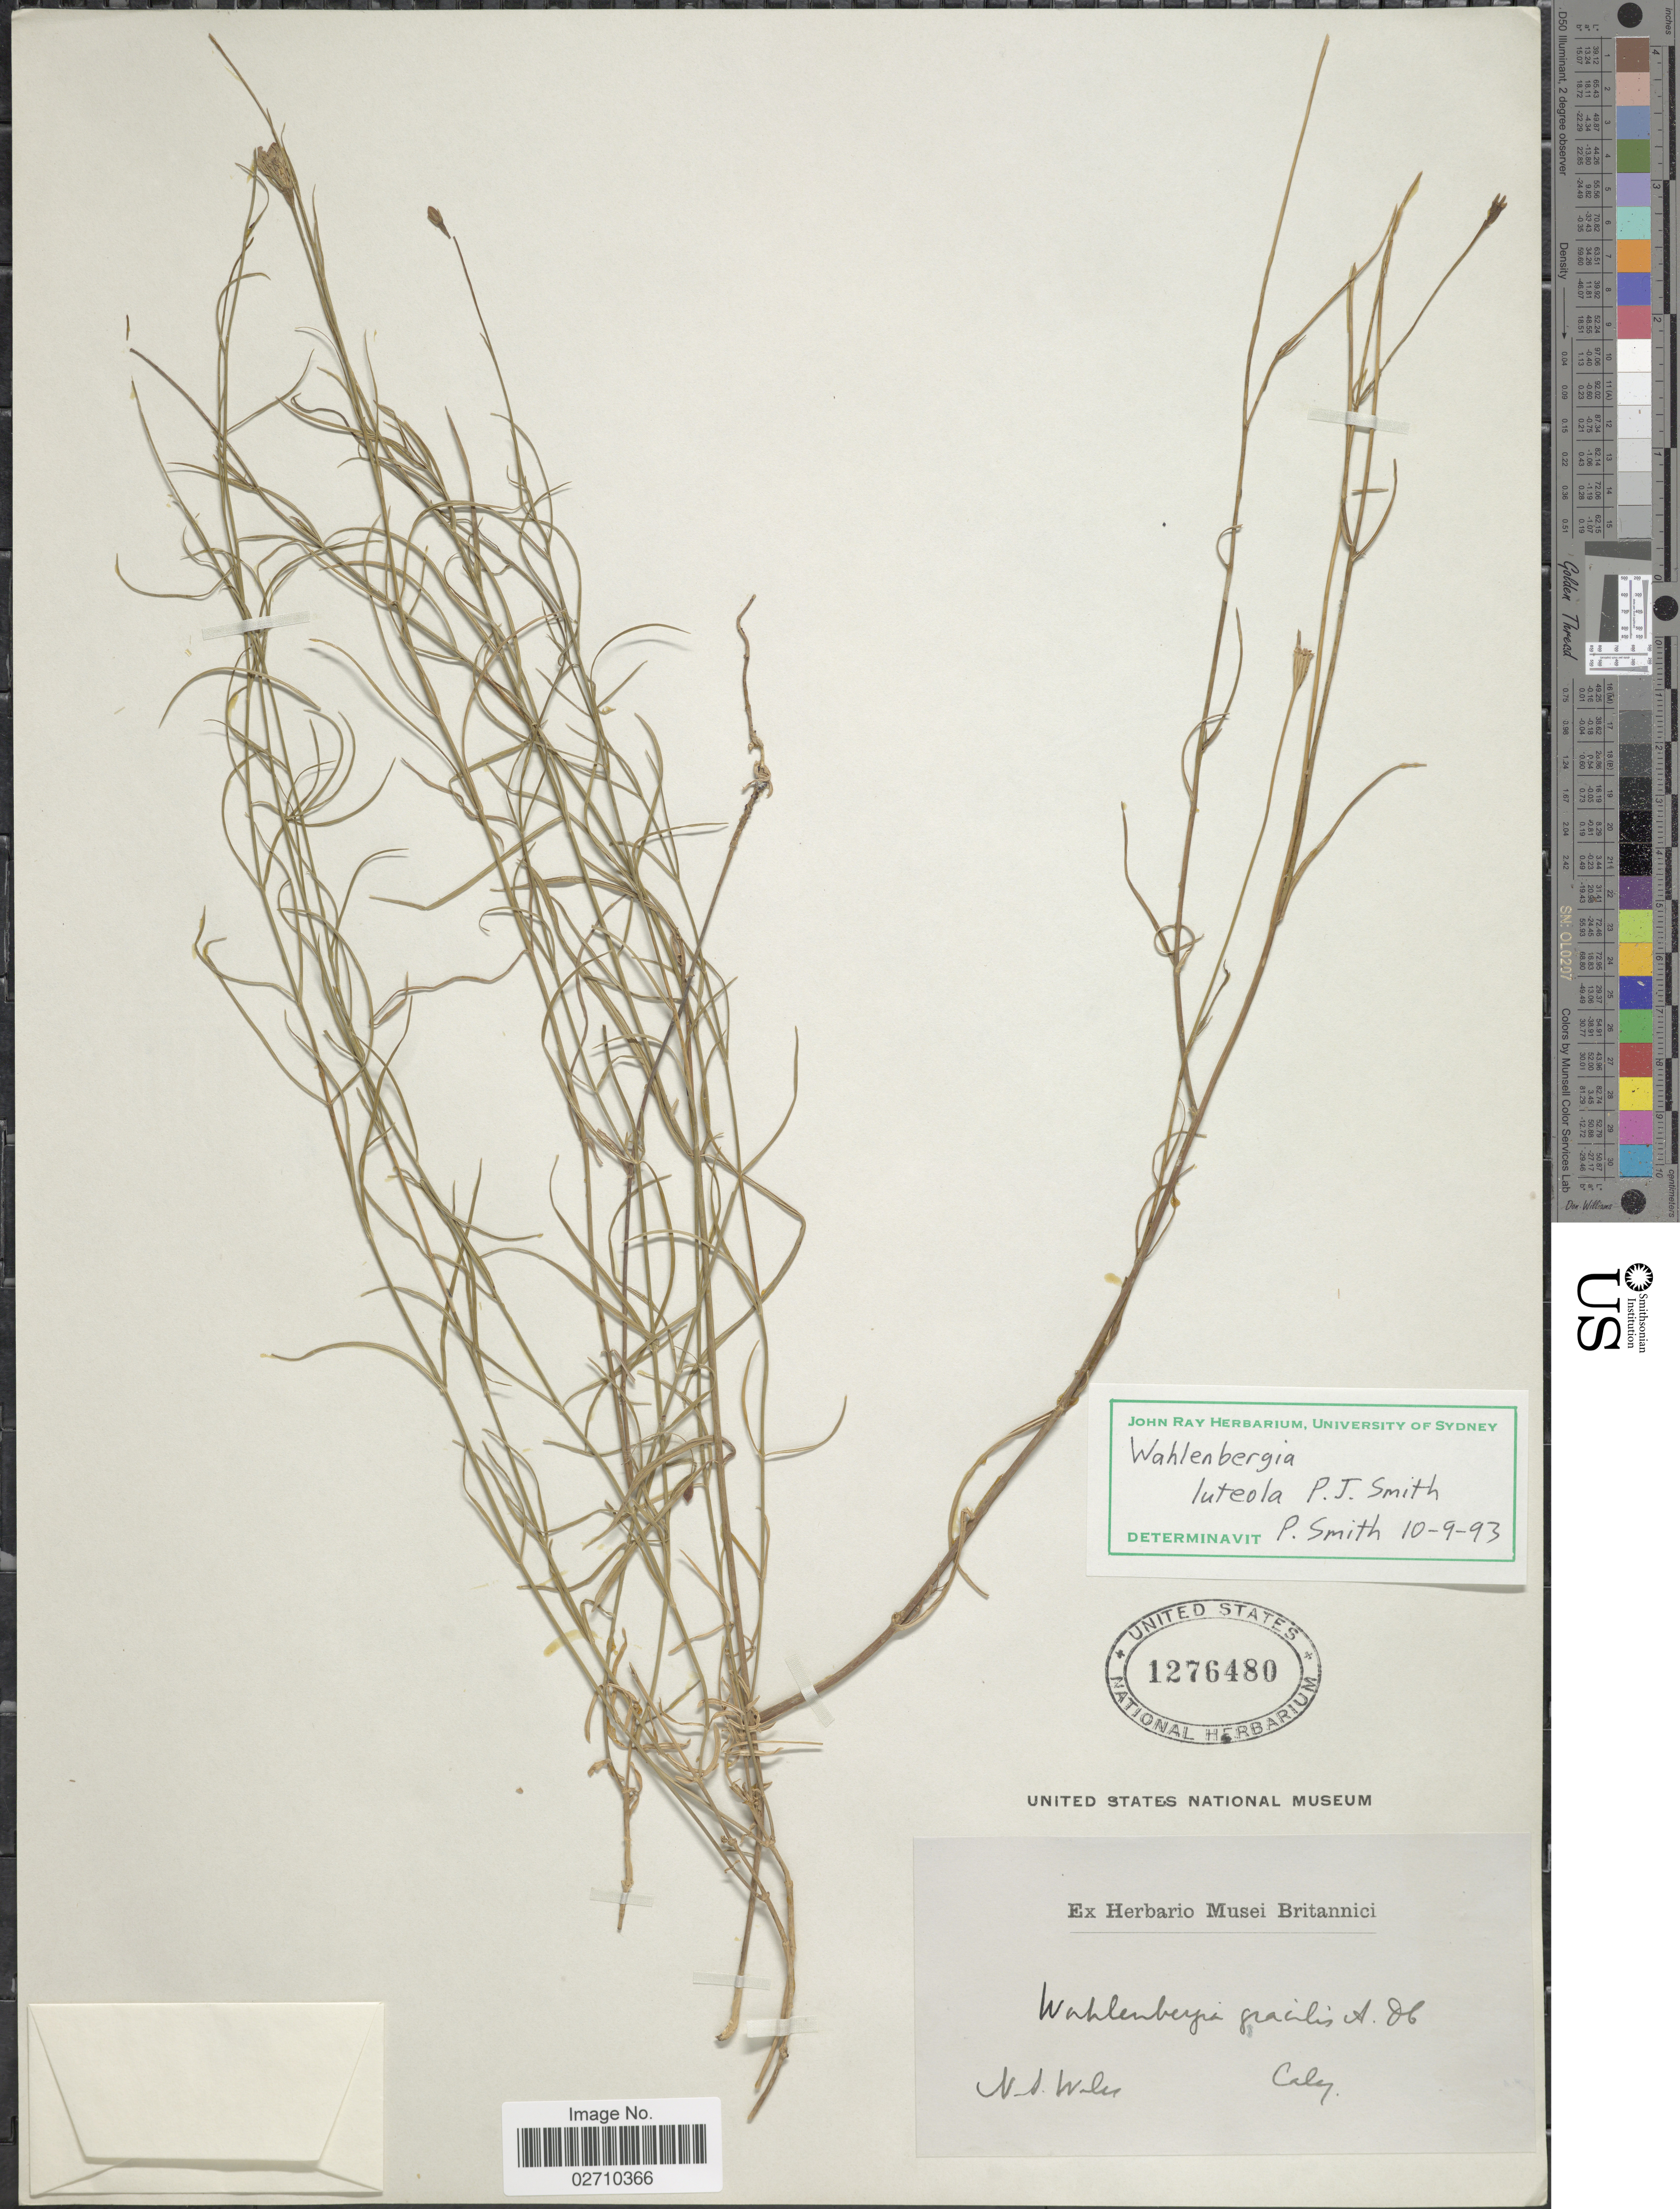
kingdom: Plantae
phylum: Tracheophyta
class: Magnoliopsida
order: Asterales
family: Campanulaceae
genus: Wahlenbergia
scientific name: Wahlenbergia luteola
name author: P.J. Sm.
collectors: -. Caley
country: Australia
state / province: New South Wales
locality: N. S. Wales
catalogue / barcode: US 1276480